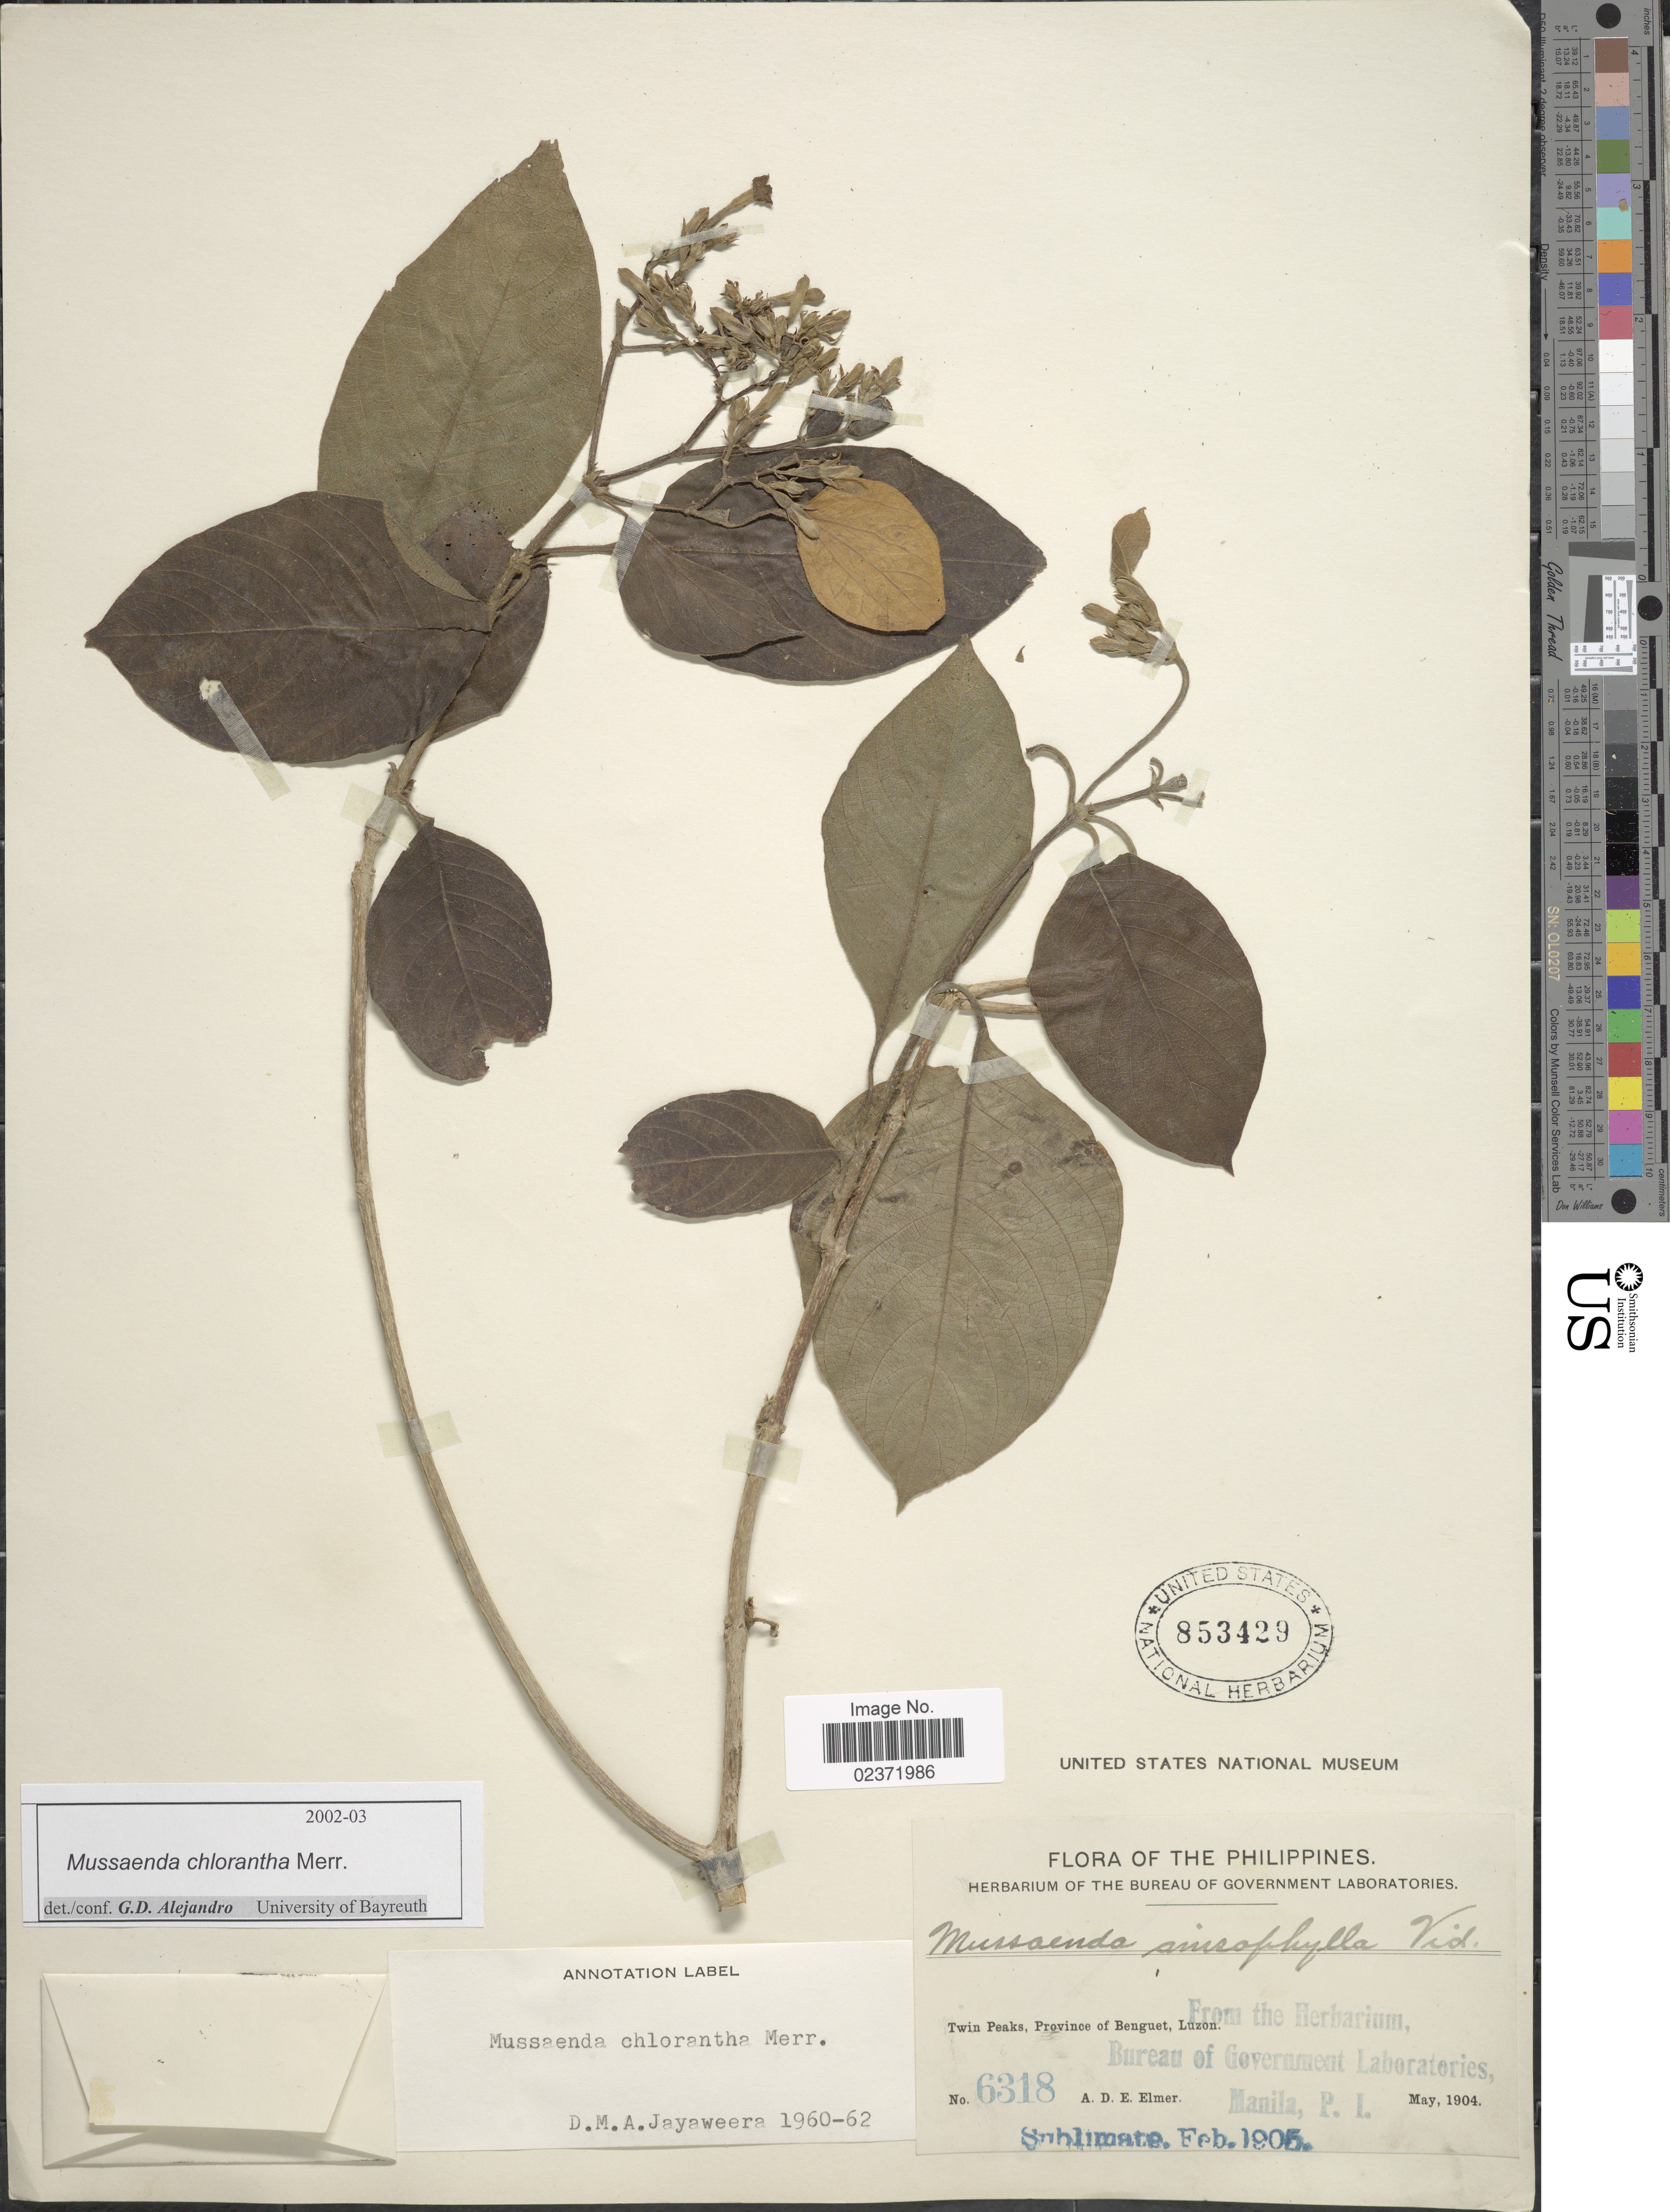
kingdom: Plantae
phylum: Tracheophyta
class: Magnoliopsida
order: Gentianales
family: Rubiaceae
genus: Mussaenda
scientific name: Mussaenda chlorantha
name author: Merr.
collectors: A. D. E. Elmer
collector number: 6318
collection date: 1904-05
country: Philippines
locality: Twin Peaks, Province of Benguet, Luzon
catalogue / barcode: US 853429